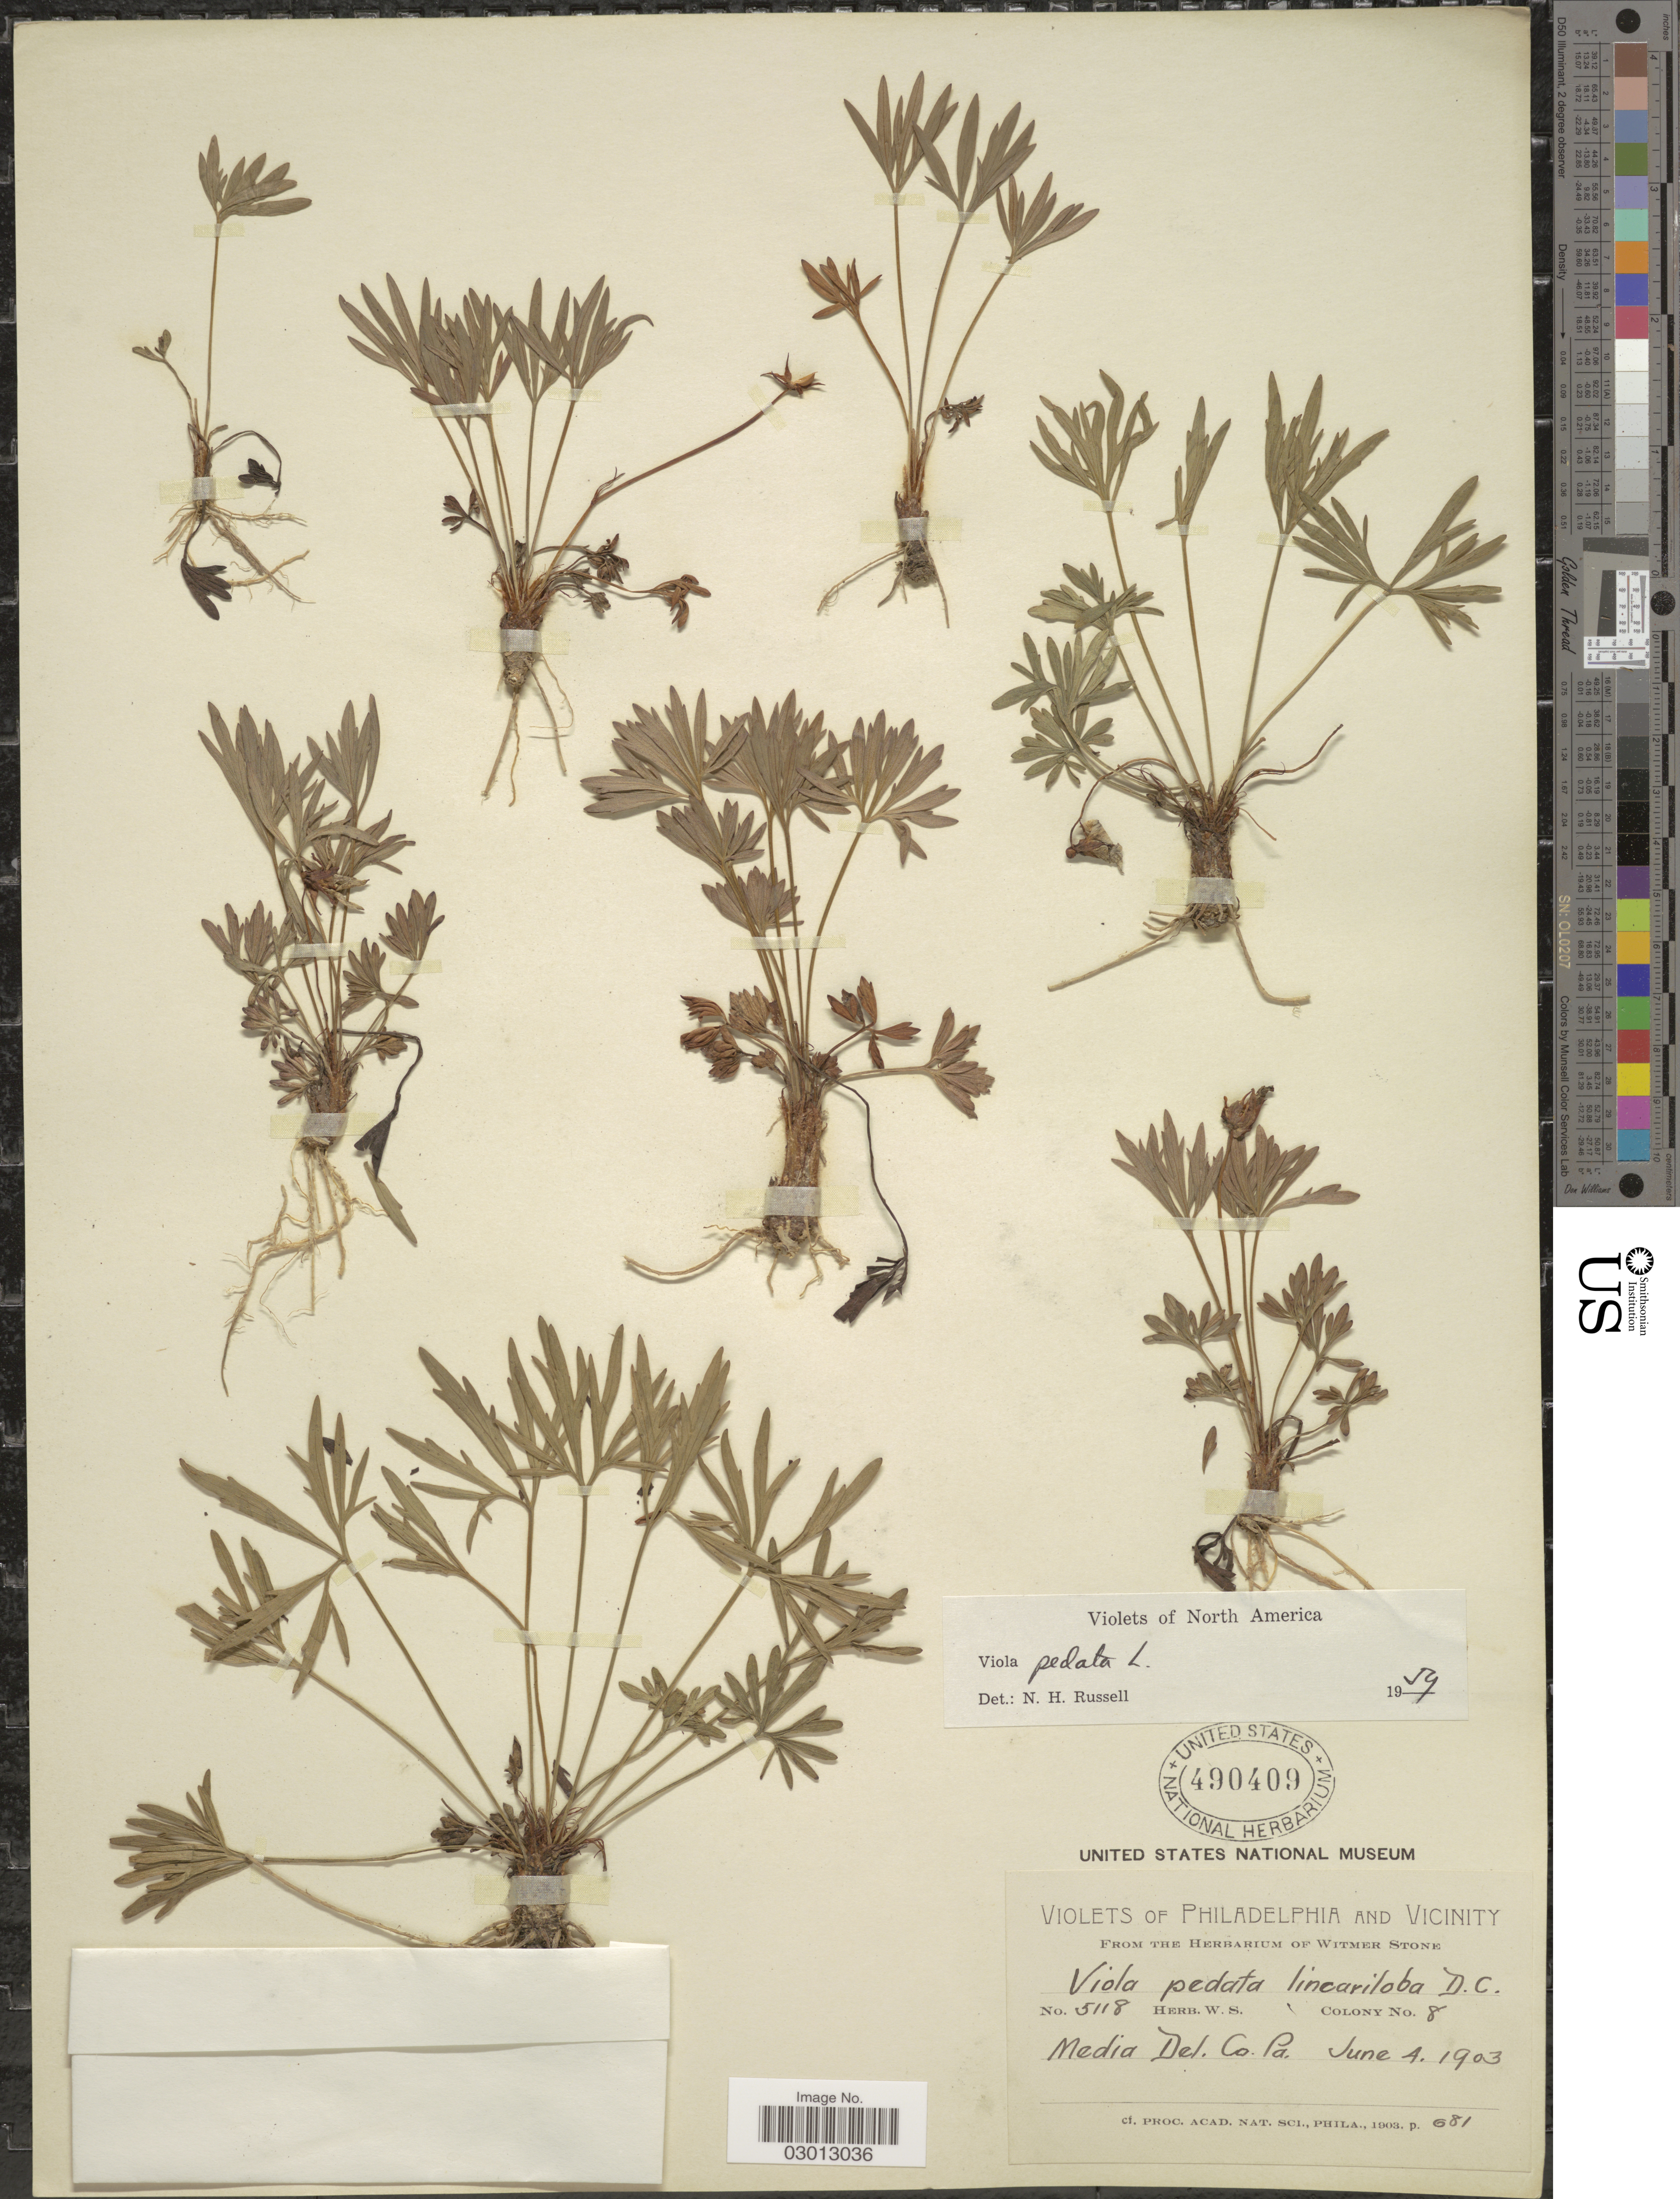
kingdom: Plantae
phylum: Tracheophyta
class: Magnoliopsida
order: Malpighiales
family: Violaceae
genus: Viola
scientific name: Viola pedata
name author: L.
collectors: Ex herb Witmer Stone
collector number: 5118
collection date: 1903-06-04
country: United States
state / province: Pennsylvania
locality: Philadelphia and Vicinity. Media Del. Co. Pa.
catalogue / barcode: US 490409